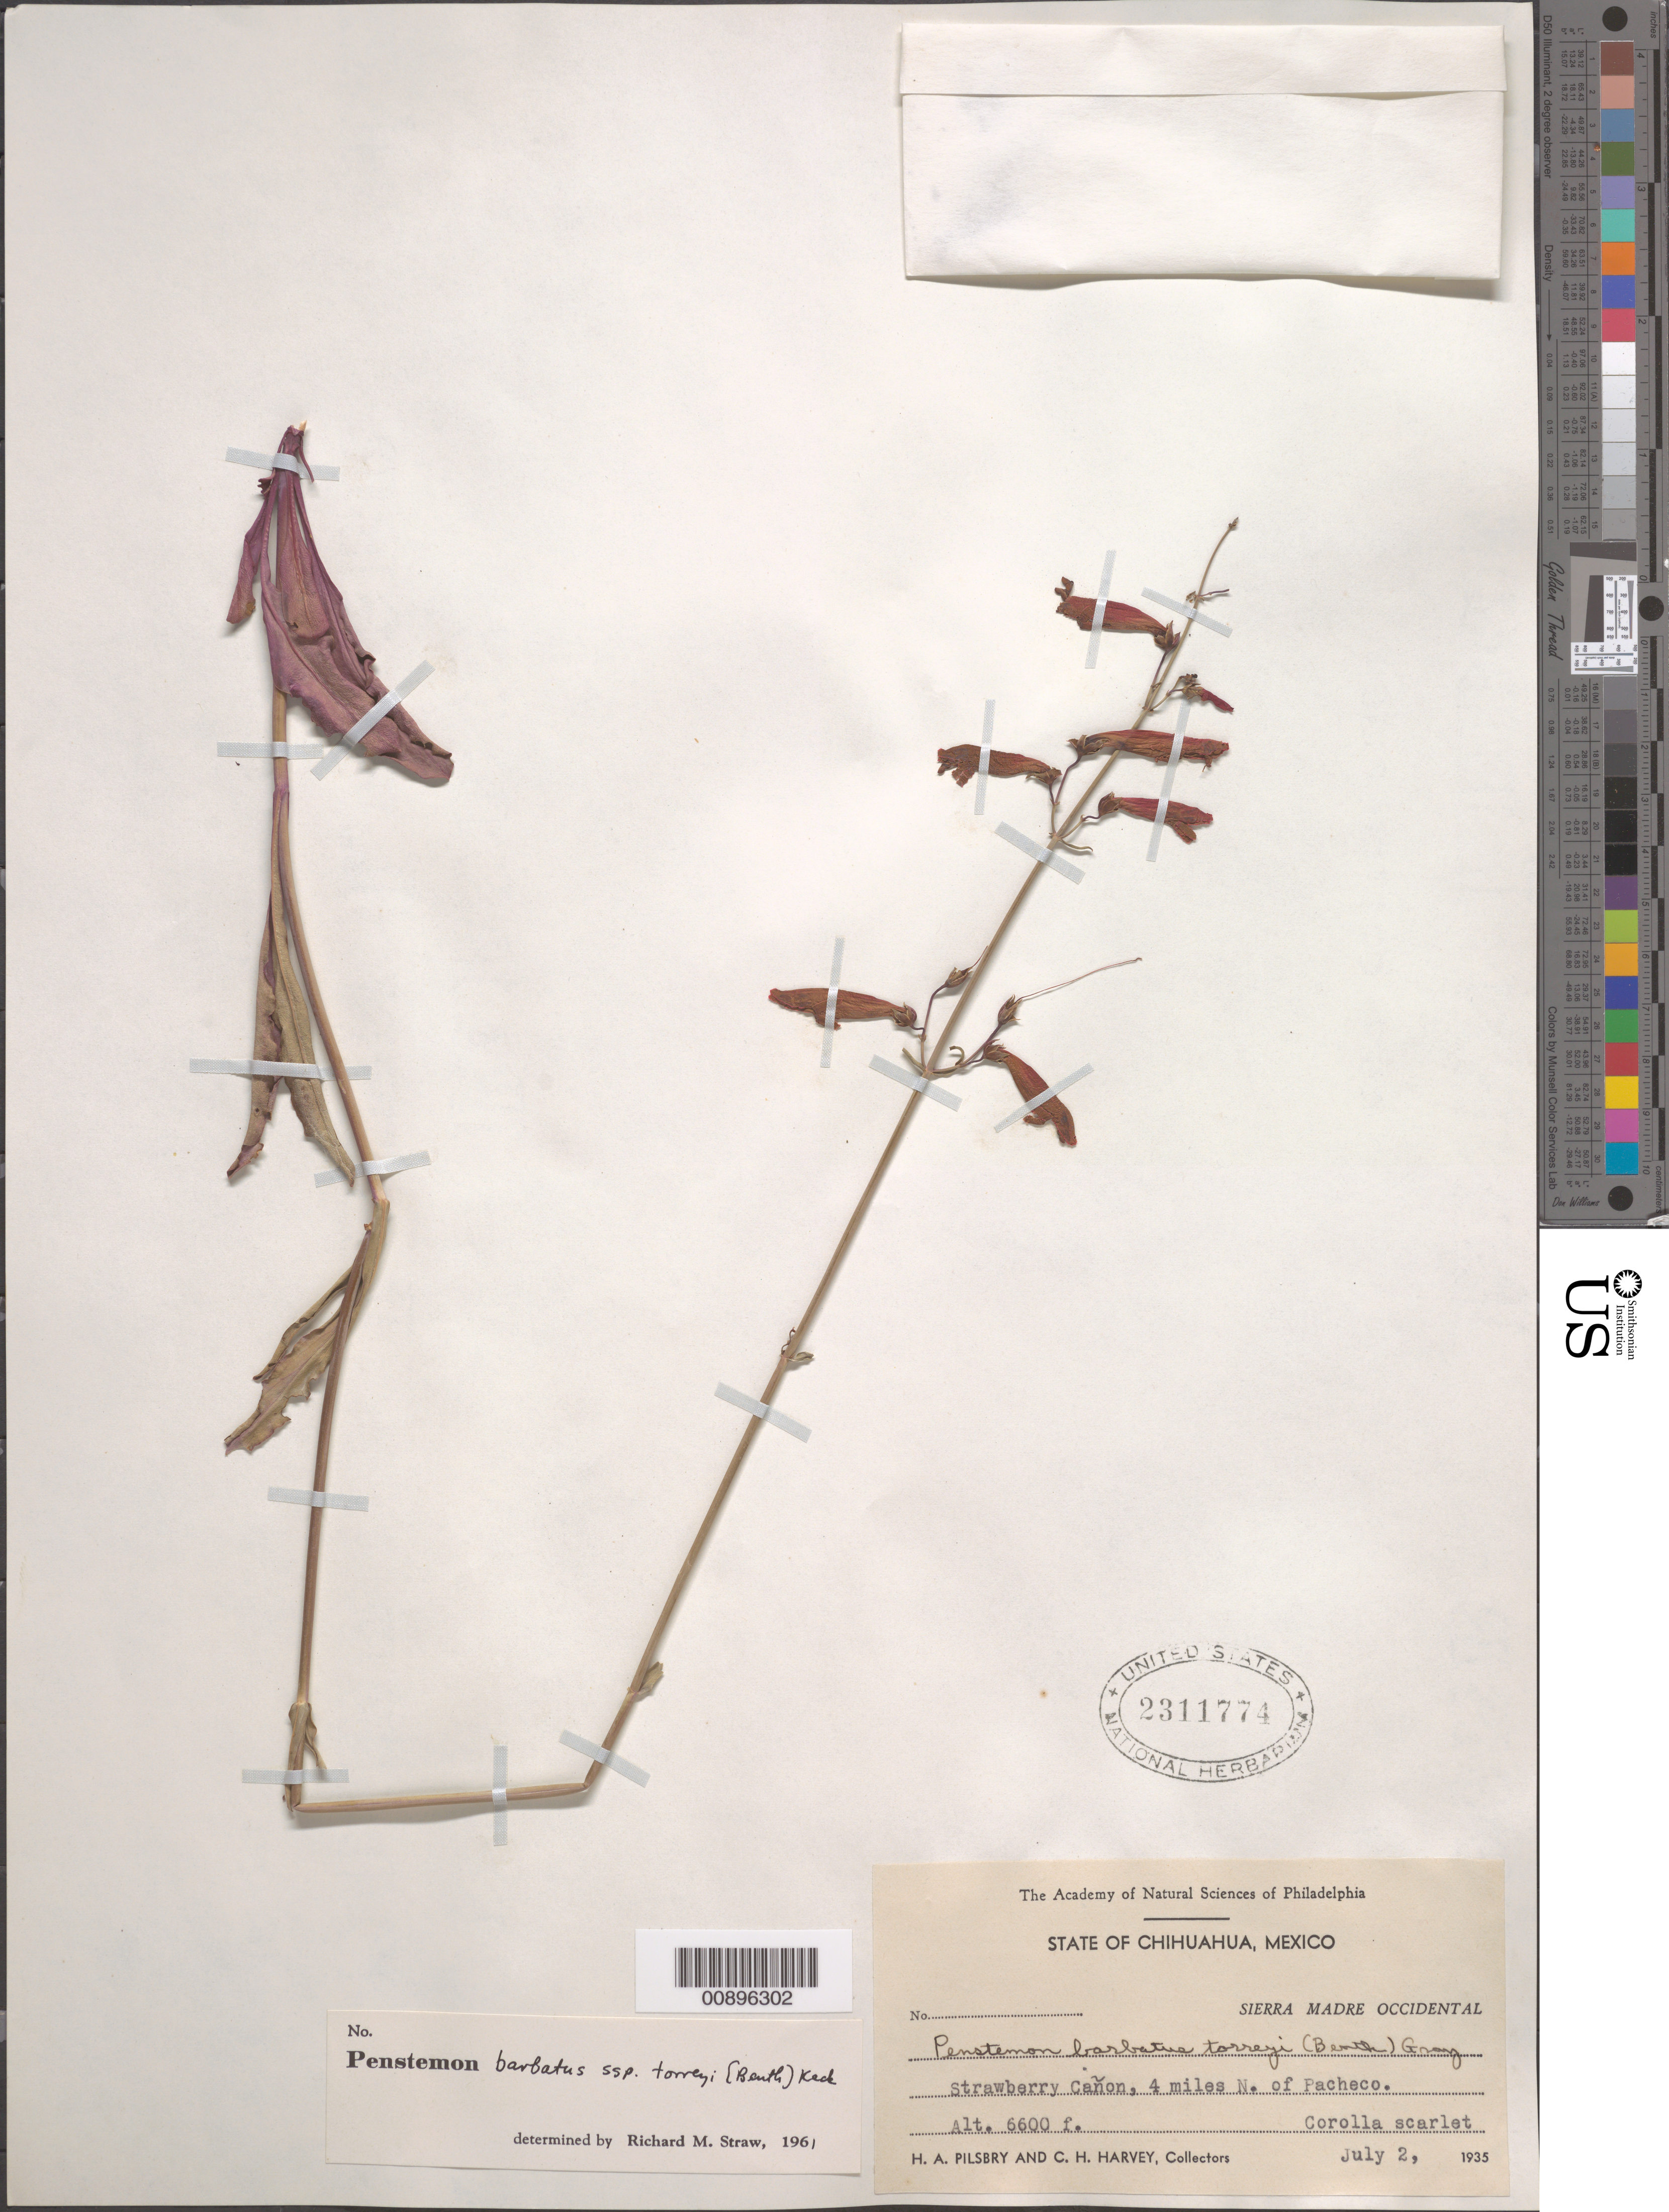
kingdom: Plantae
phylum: Tracheophyta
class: Magnoliopsida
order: Lamiales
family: Plantaginaceae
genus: Penstemon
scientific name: Penstemon barbatus subsp. torreyi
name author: (Benth.) D.D. Keck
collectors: H. Pilsbry & C. H. Harvey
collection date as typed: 02 Jul 1935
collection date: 1935-07-02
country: Mexico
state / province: Chihuahua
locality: Strawberry Cañon, 4 miles N of Pacheco. Sierra Madre Occidental, Chihuahua.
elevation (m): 2012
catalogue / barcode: US 2311774